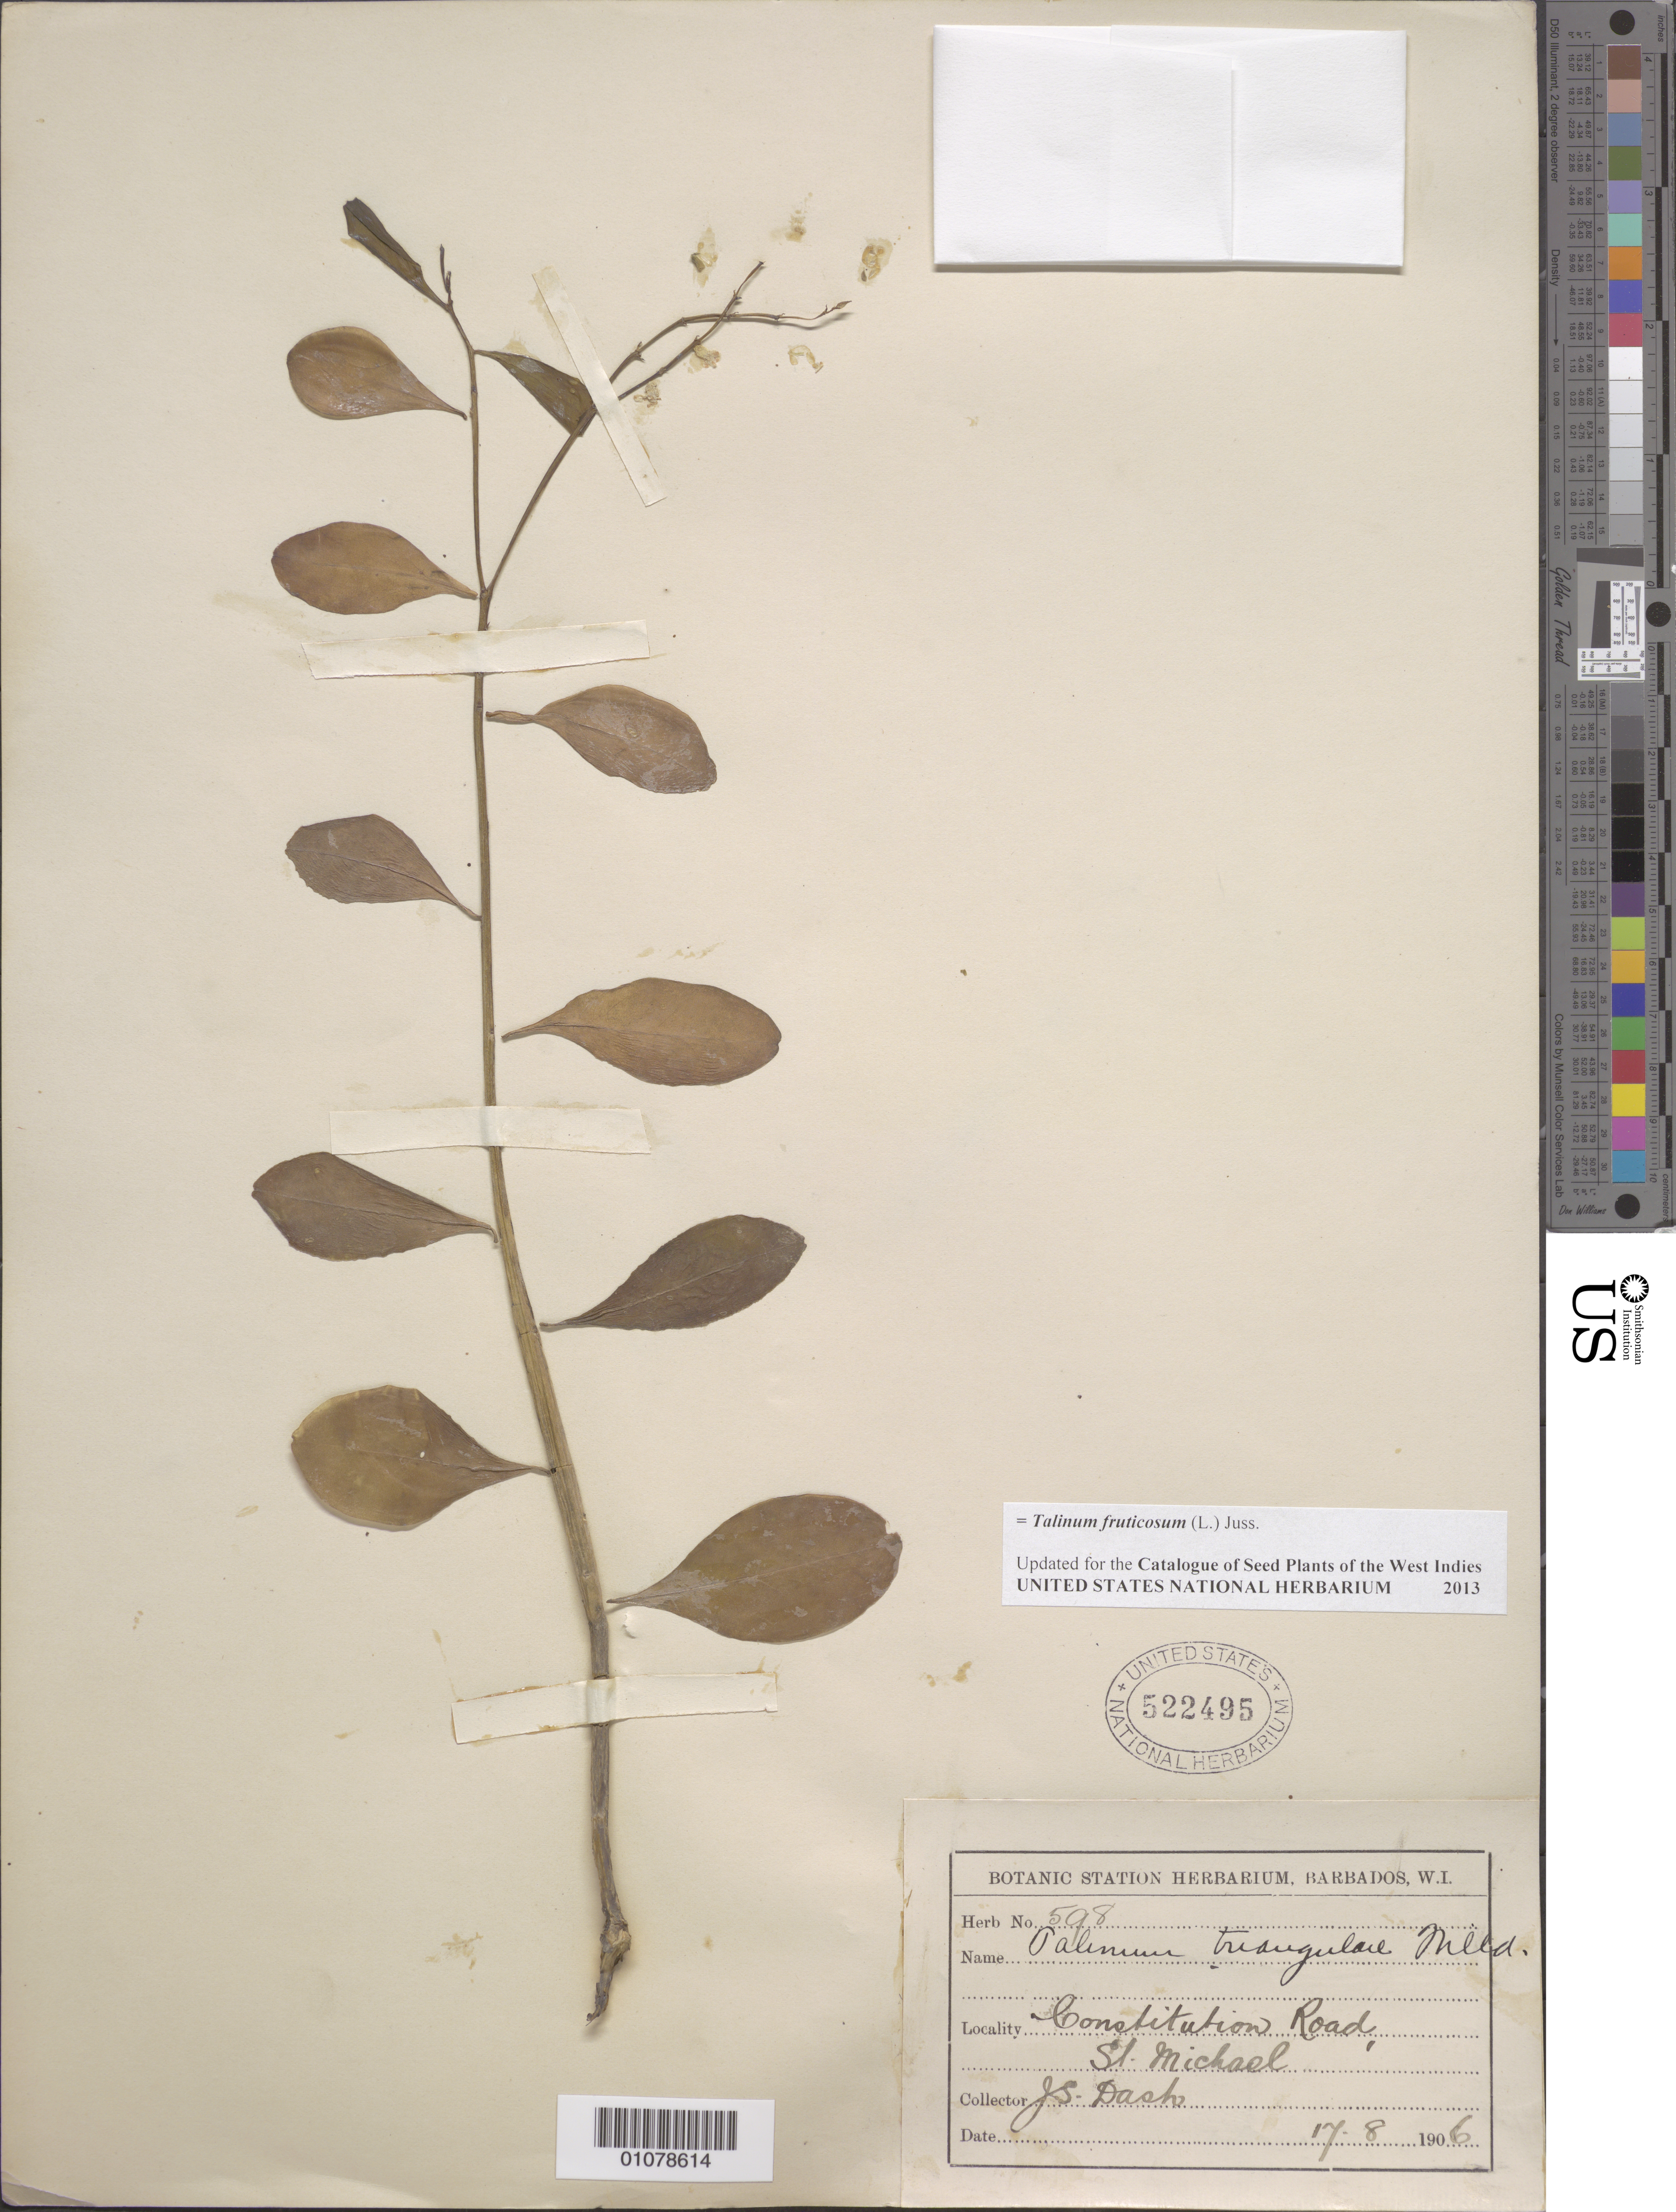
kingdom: Plantae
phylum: Tracheophyta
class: Magnoliopsida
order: Caryophyllales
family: Talinaceae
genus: Talinum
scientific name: Talinum fruticosum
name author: (L.) Juss.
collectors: J. Dash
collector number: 598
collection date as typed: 17 Aug 1905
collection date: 1905-08-17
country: Barbados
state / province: Saint Michael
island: Barbados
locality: St. Michael, Constitution Road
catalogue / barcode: US 522495